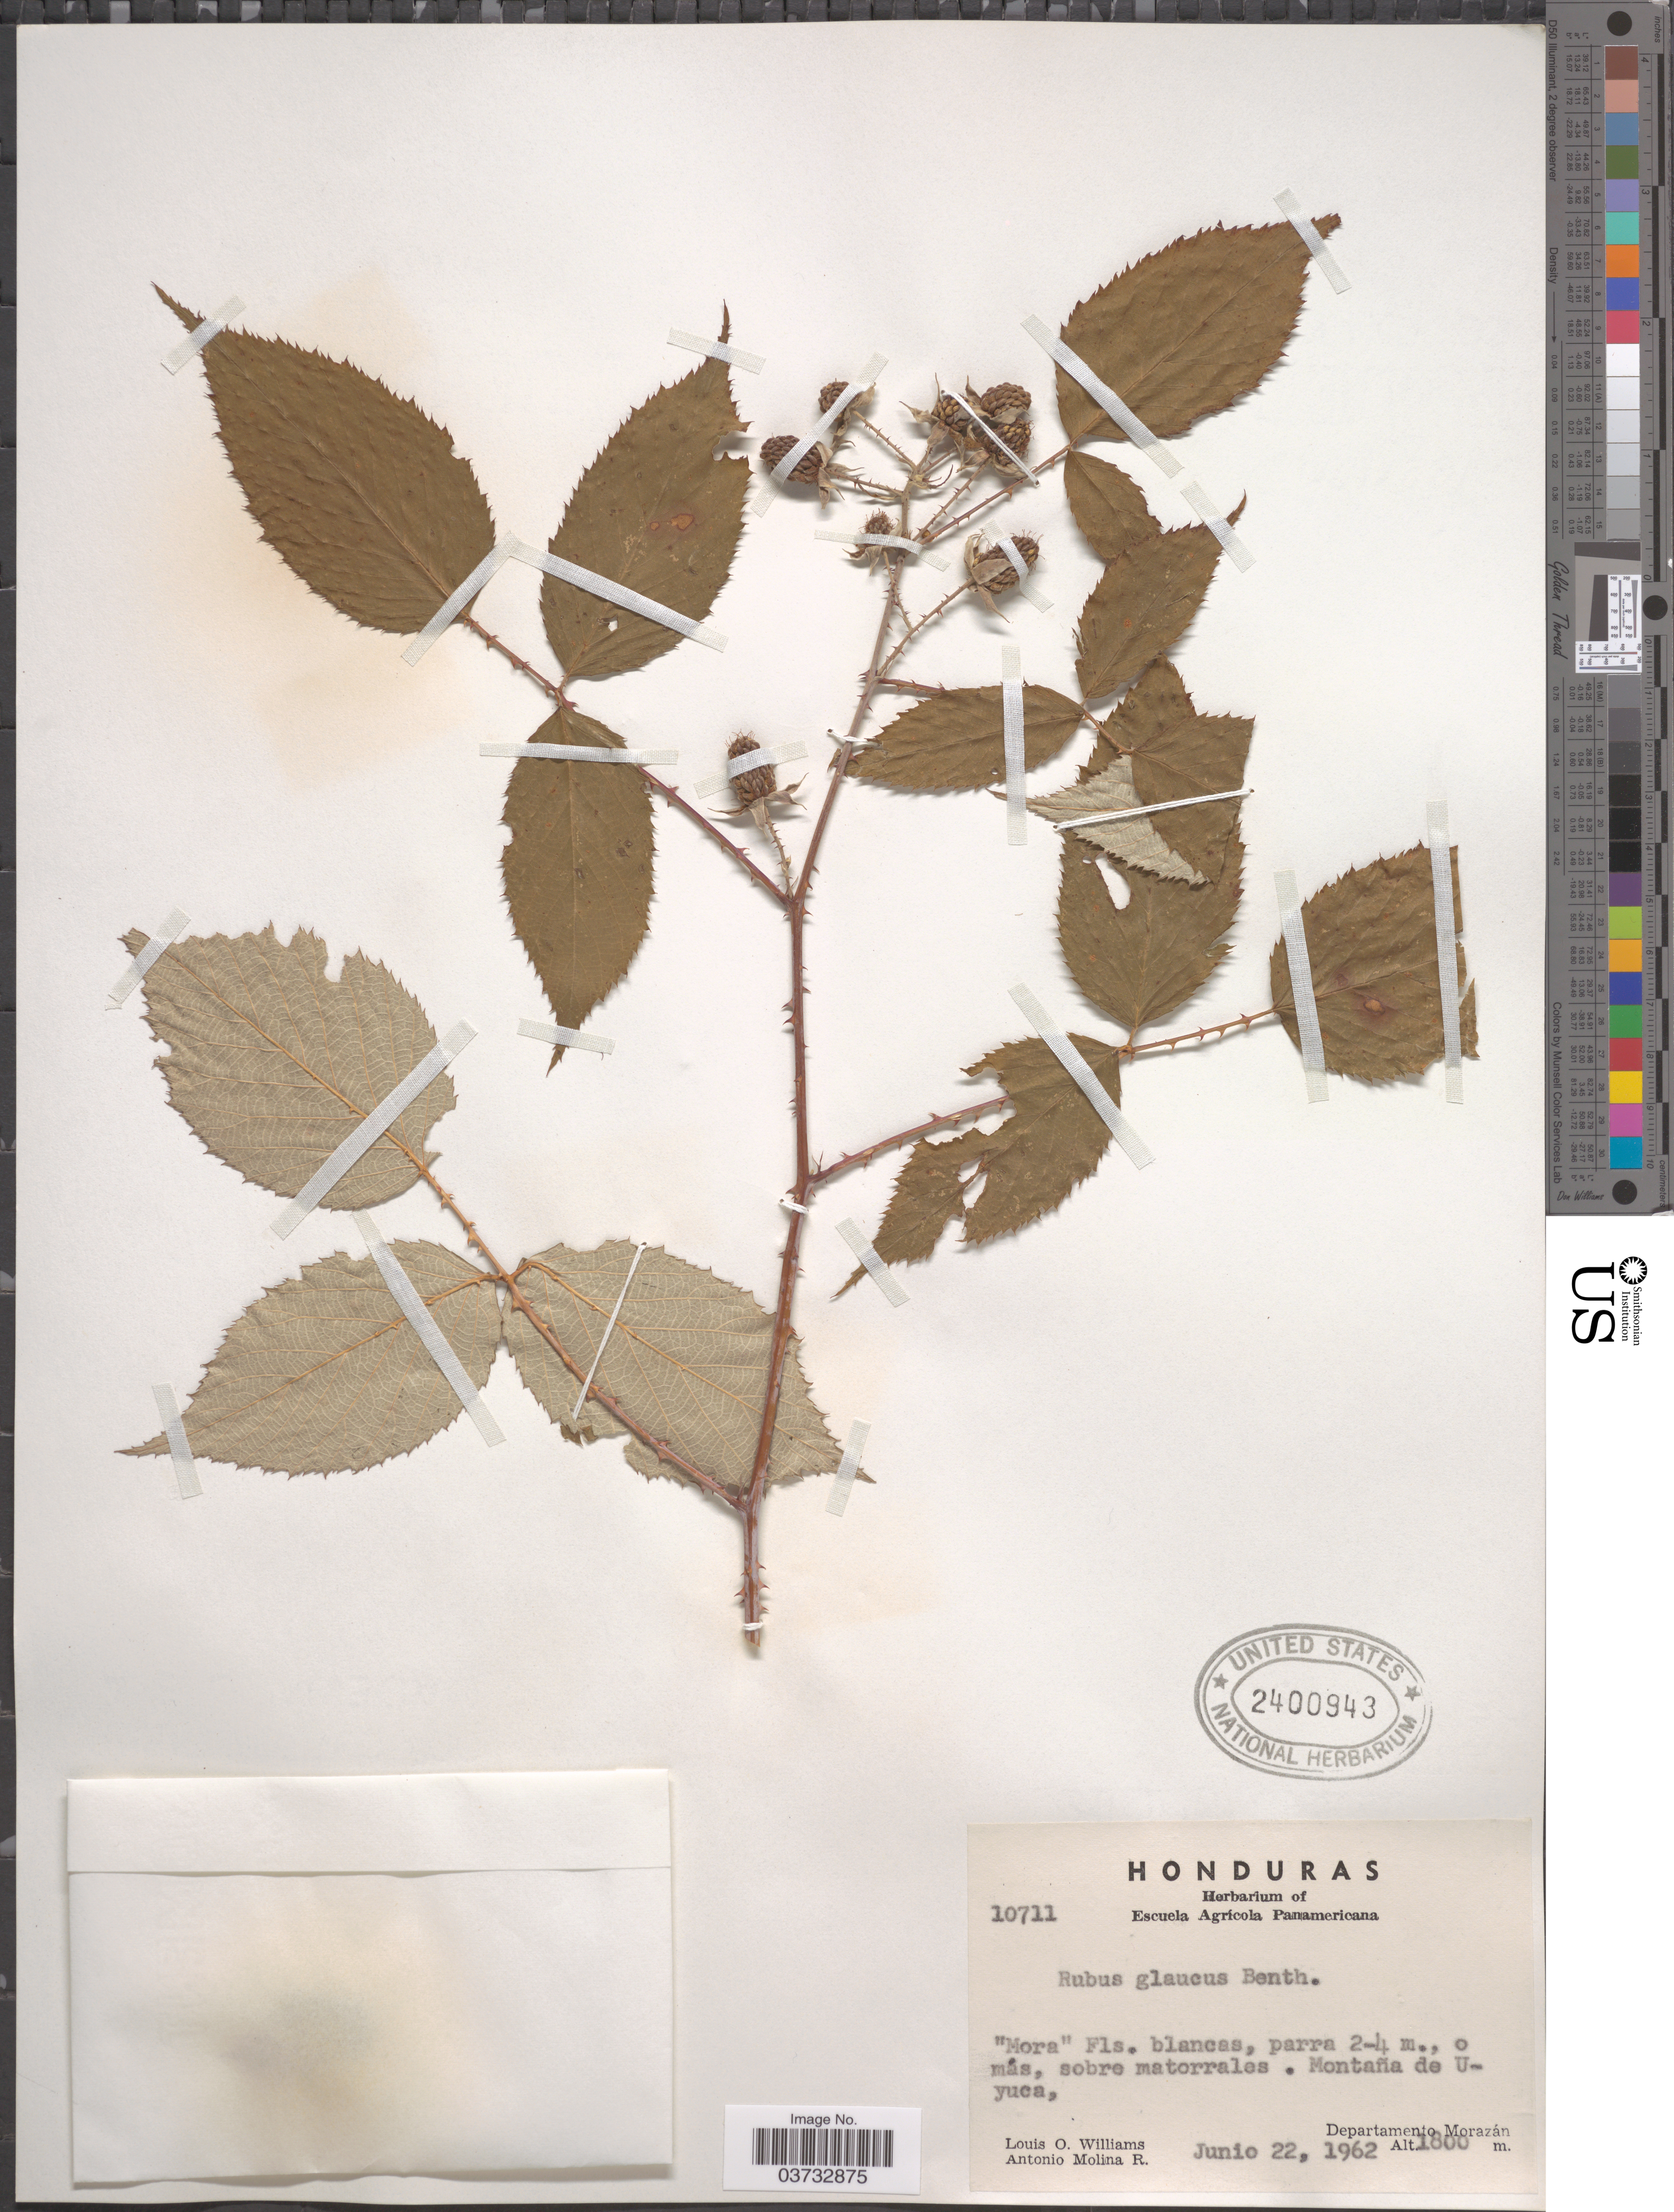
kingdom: Plantae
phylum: Tracheophyta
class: Magnoliopsida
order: Rosales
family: Rosaceae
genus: Rubus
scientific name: Rubus glaucus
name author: Benth.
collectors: L. O. Williams & A. Molina R.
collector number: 10711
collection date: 1962-06-22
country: Honduras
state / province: Fco. Morazán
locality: Montaña de Uyuca, Departamento Morazán.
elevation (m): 1800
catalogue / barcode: US 2400943